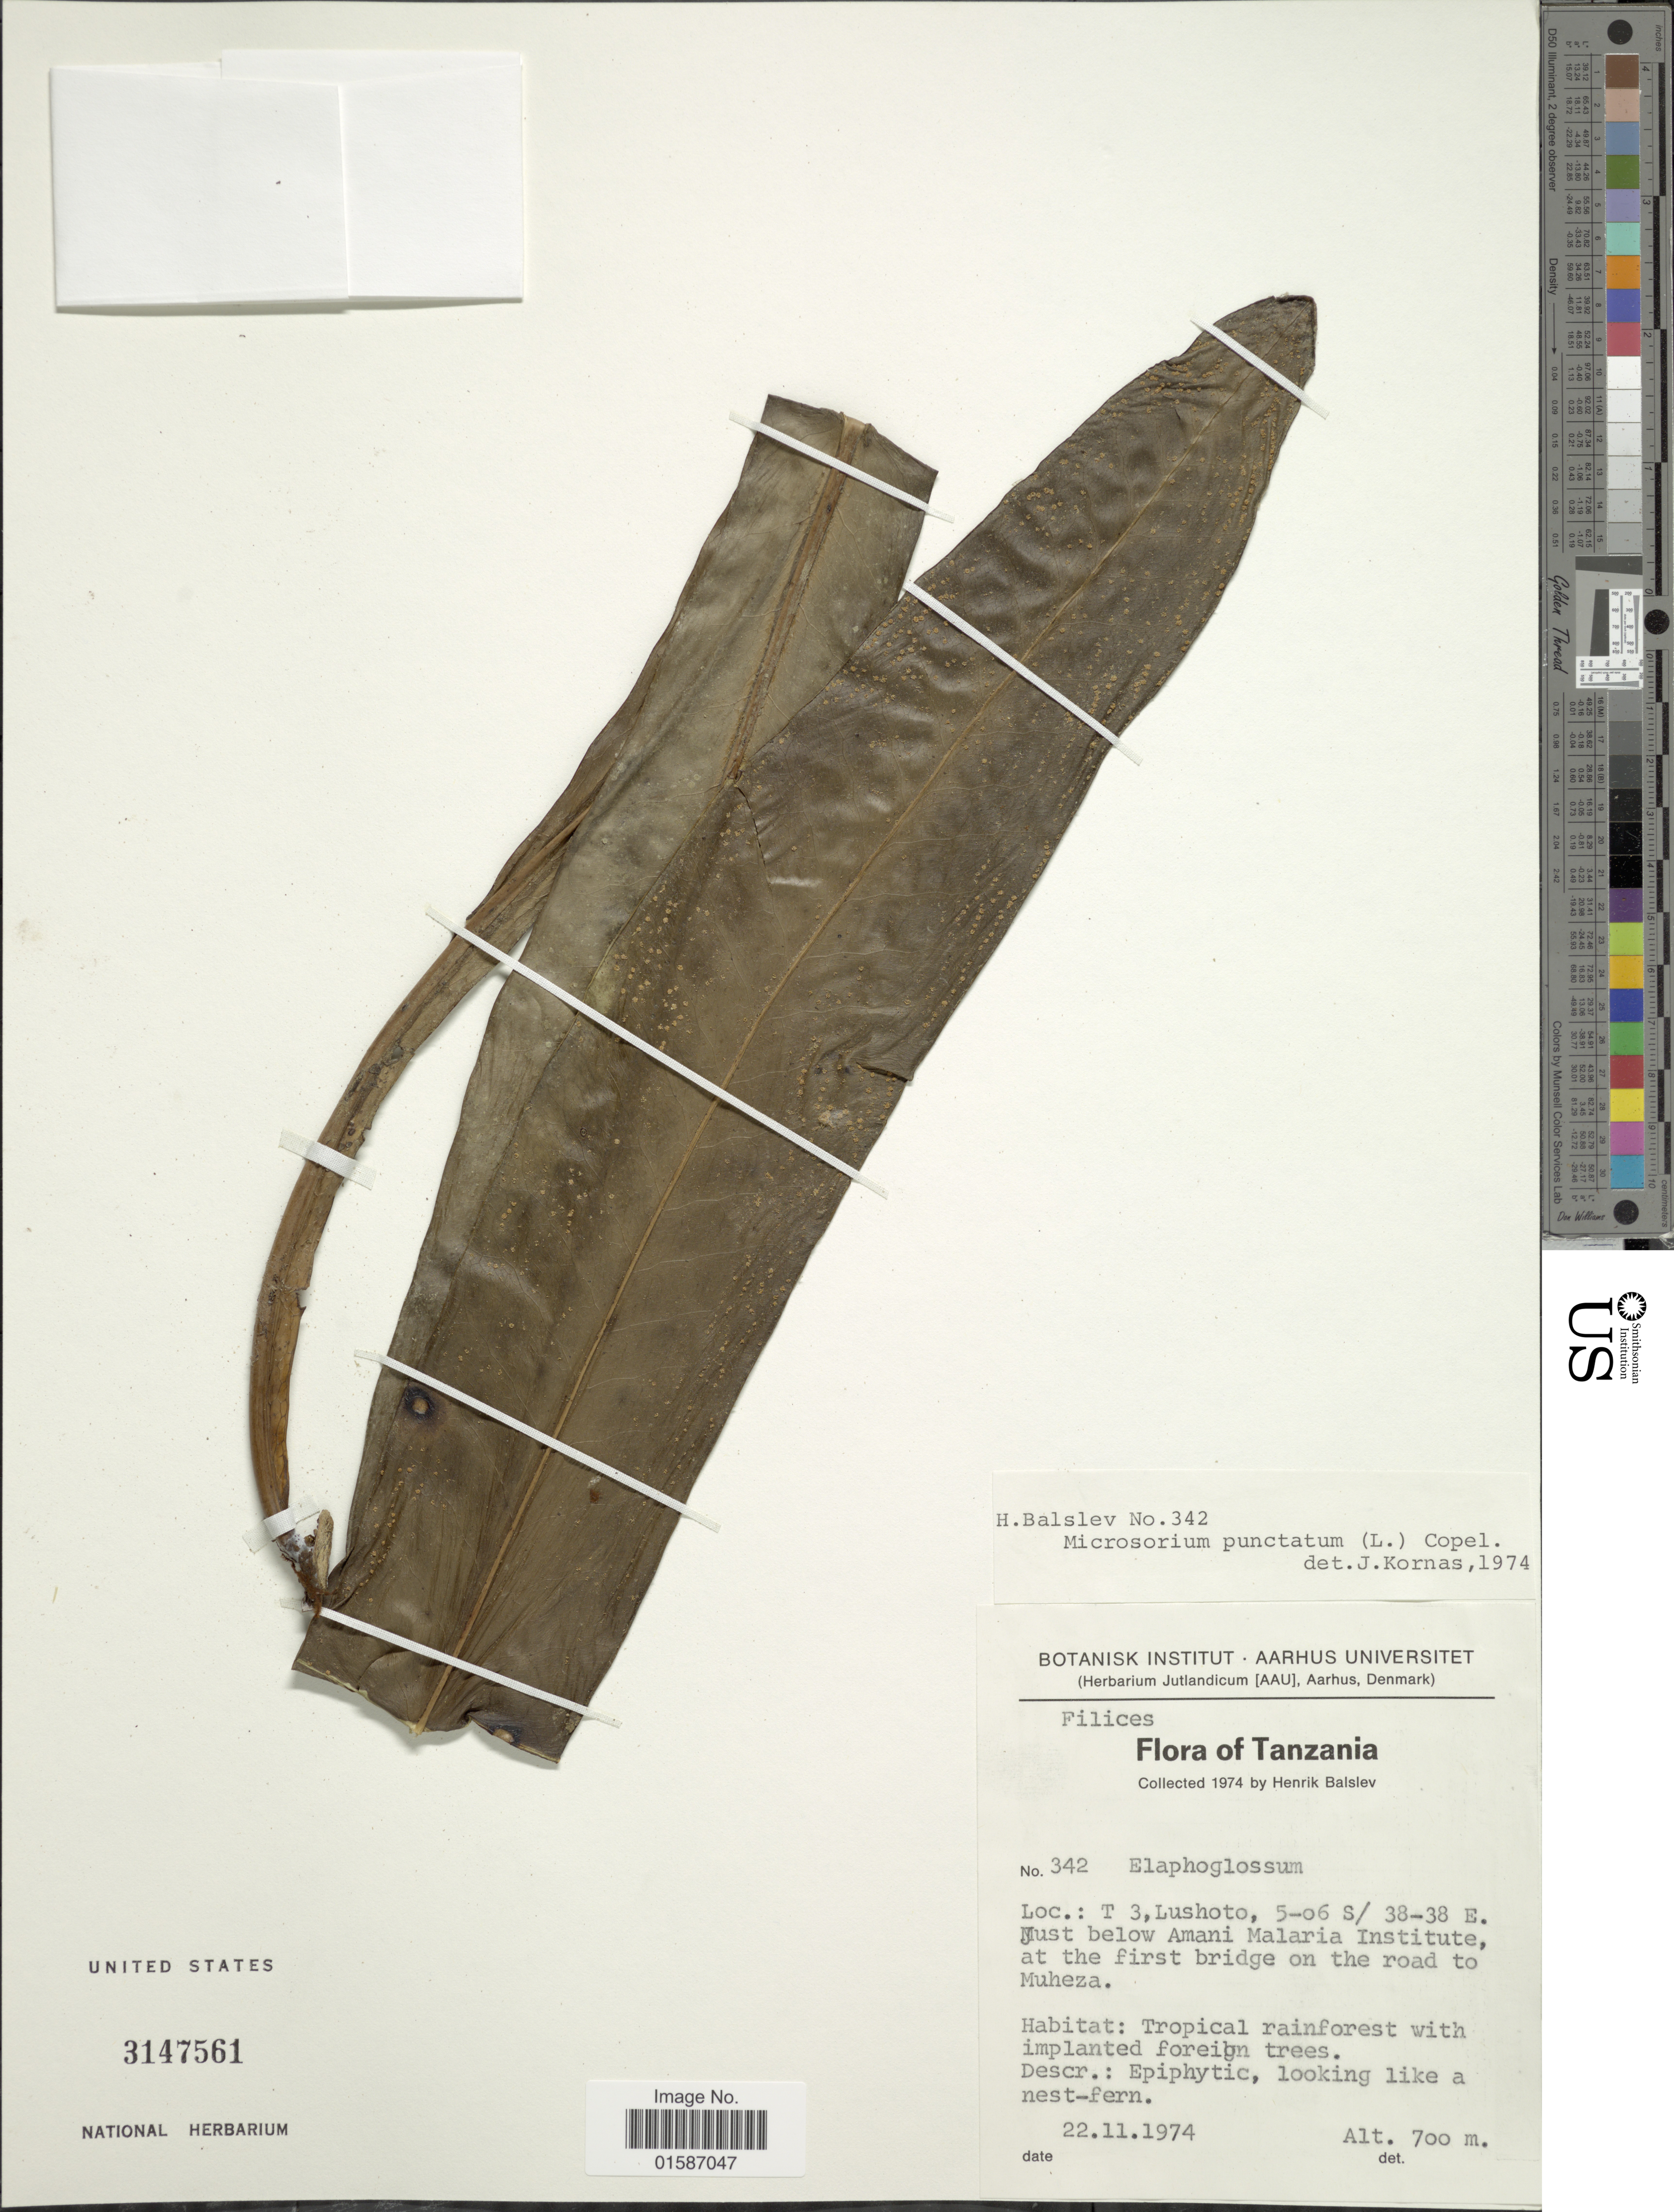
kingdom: Plantae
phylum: Tracheophyta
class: Polypodiopsida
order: Polypodiales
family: Polypodiaceae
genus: Microsorum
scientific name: Microsorum punctatum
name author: (L.) Copel.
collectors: H. Balslev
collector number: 342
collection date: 1974-11-22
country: Tanzania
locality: T 3, Lushoto, Just below Amani Malaria Institute, at the first bridge on the road to Muheza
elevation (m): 700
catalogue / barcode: US 3147561